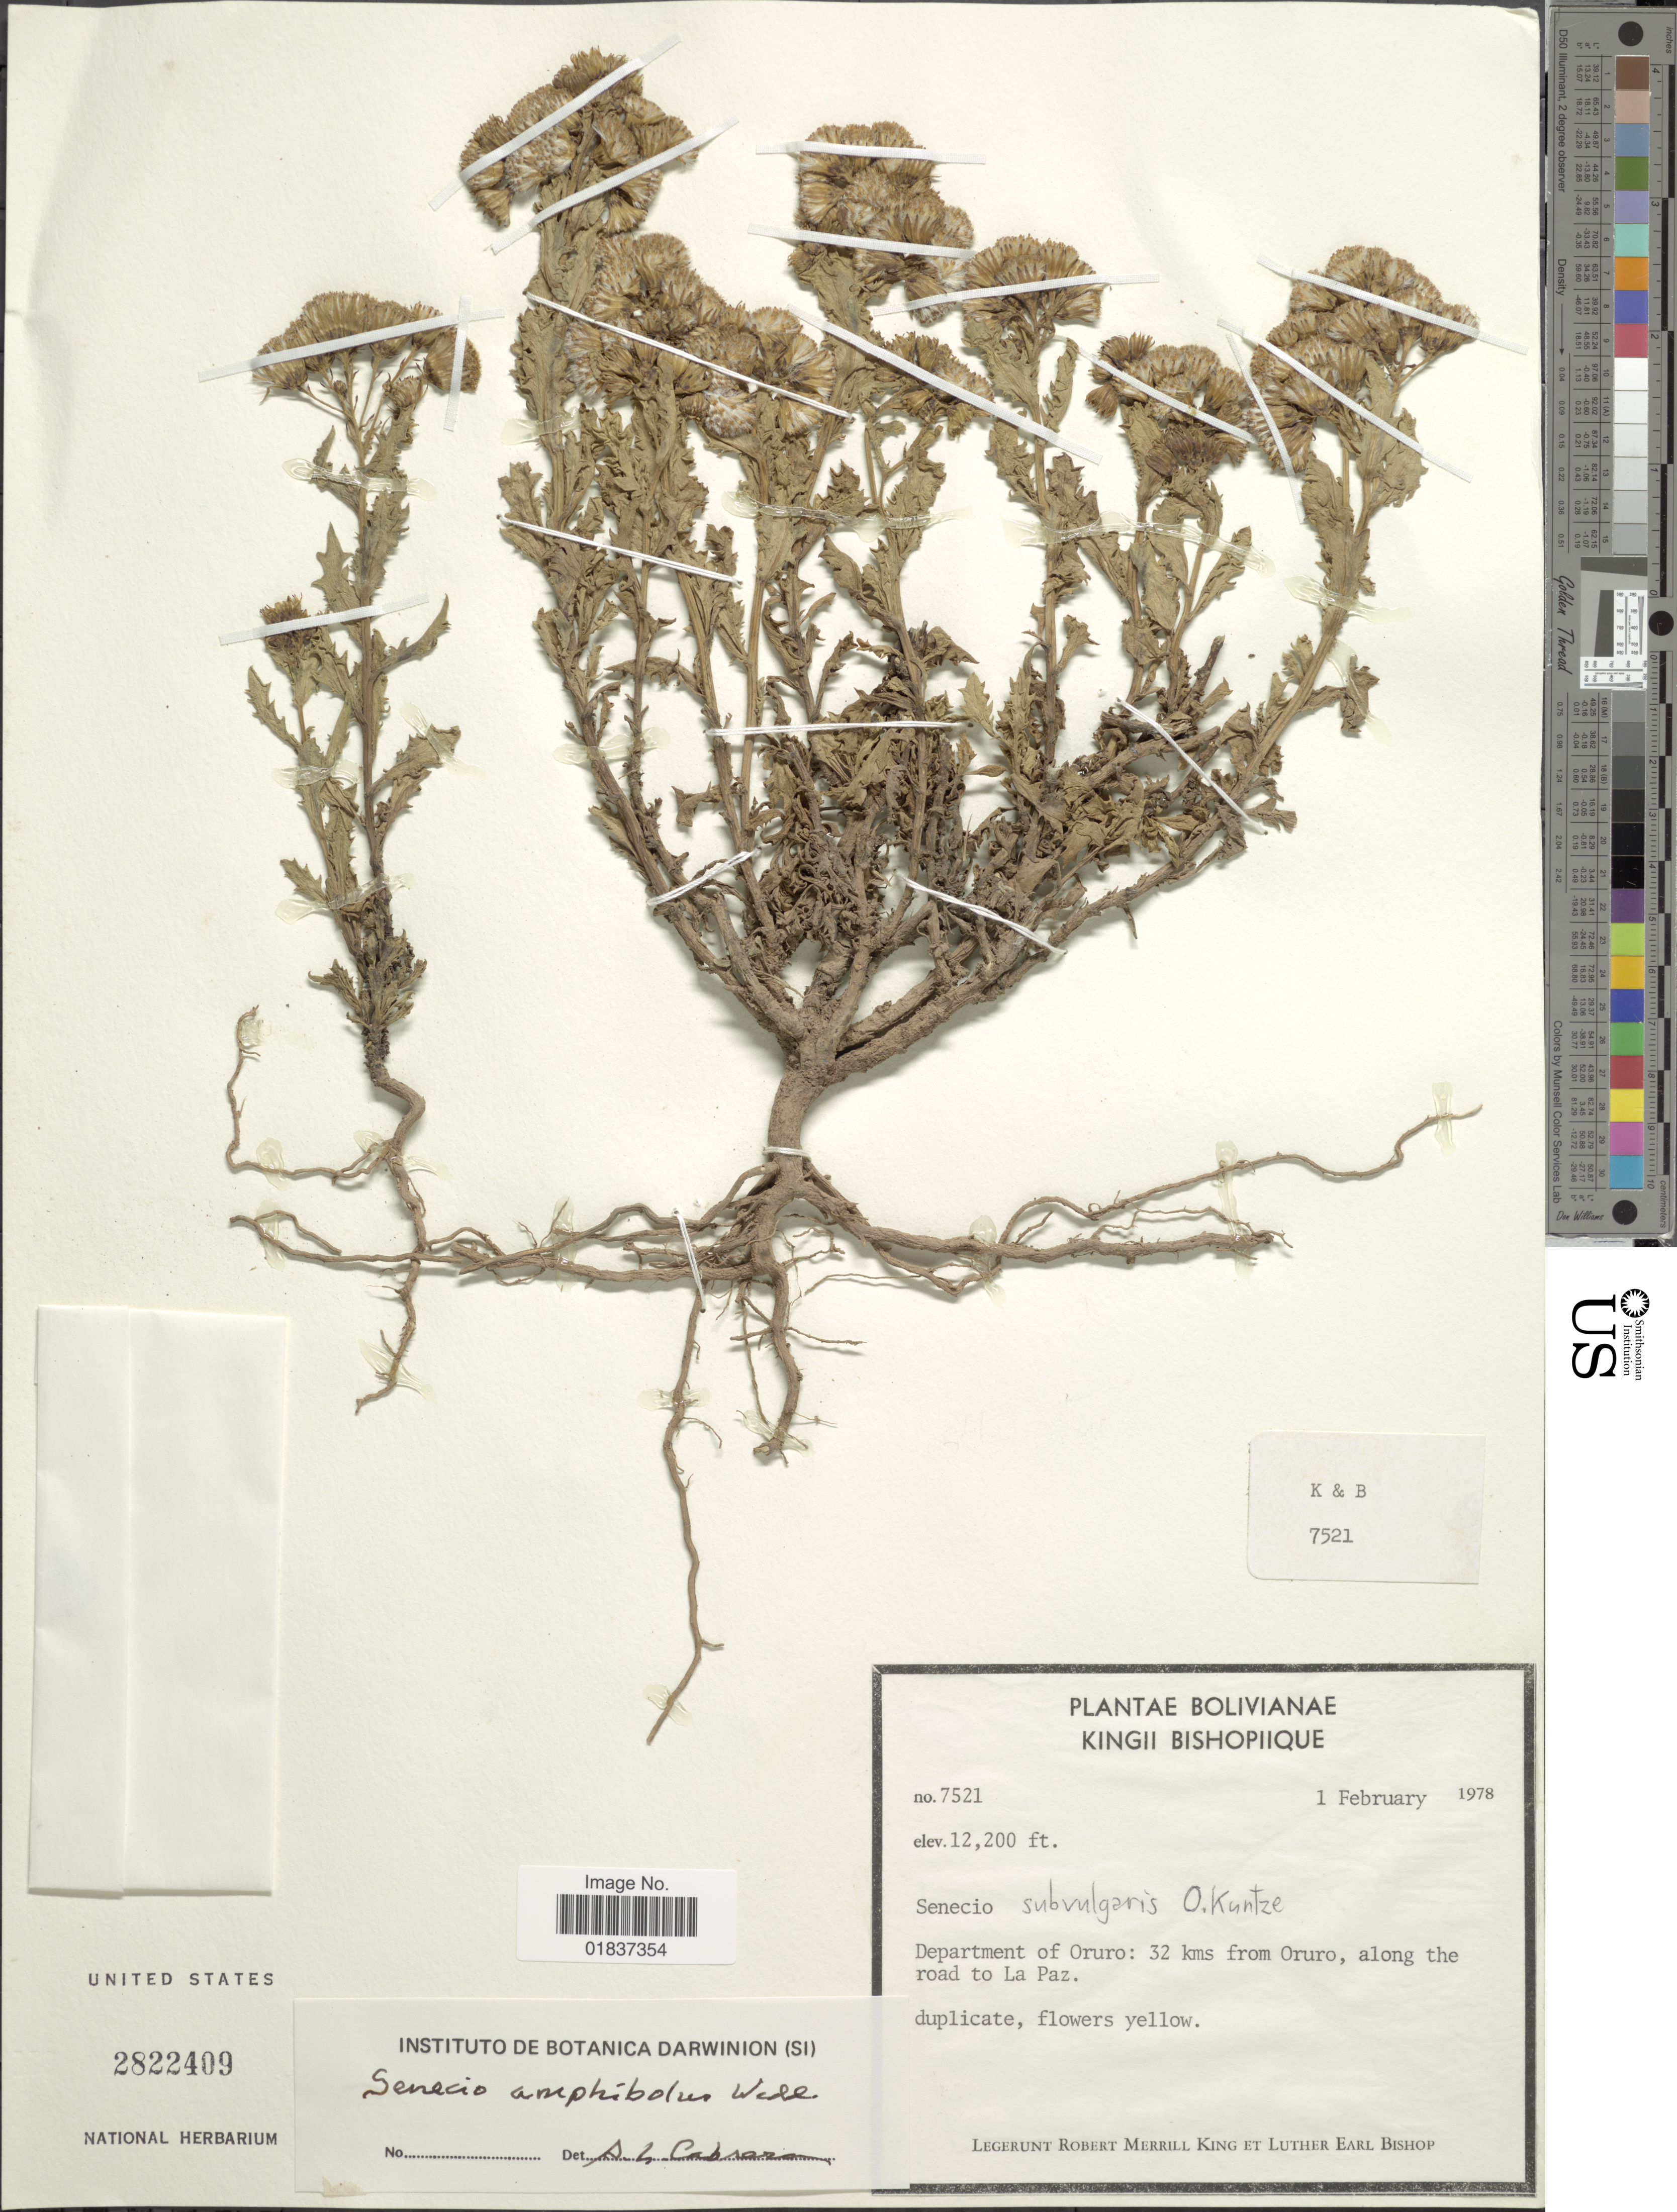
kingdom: Plantae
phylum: Tracheophyta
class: Magnoliopsida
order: Asterales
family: Asteraceae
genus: Senecio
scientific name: Senecio kolenatianus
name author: C.A. Mey.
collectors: R. M. King & L. E. Bishop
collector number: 7521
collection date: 1978-02-01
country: Bolivia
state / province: Oruro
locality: Department of Oruro: 32 kms from Oruro, along the road to La Paz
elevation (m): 3719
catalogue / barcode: US 2822409